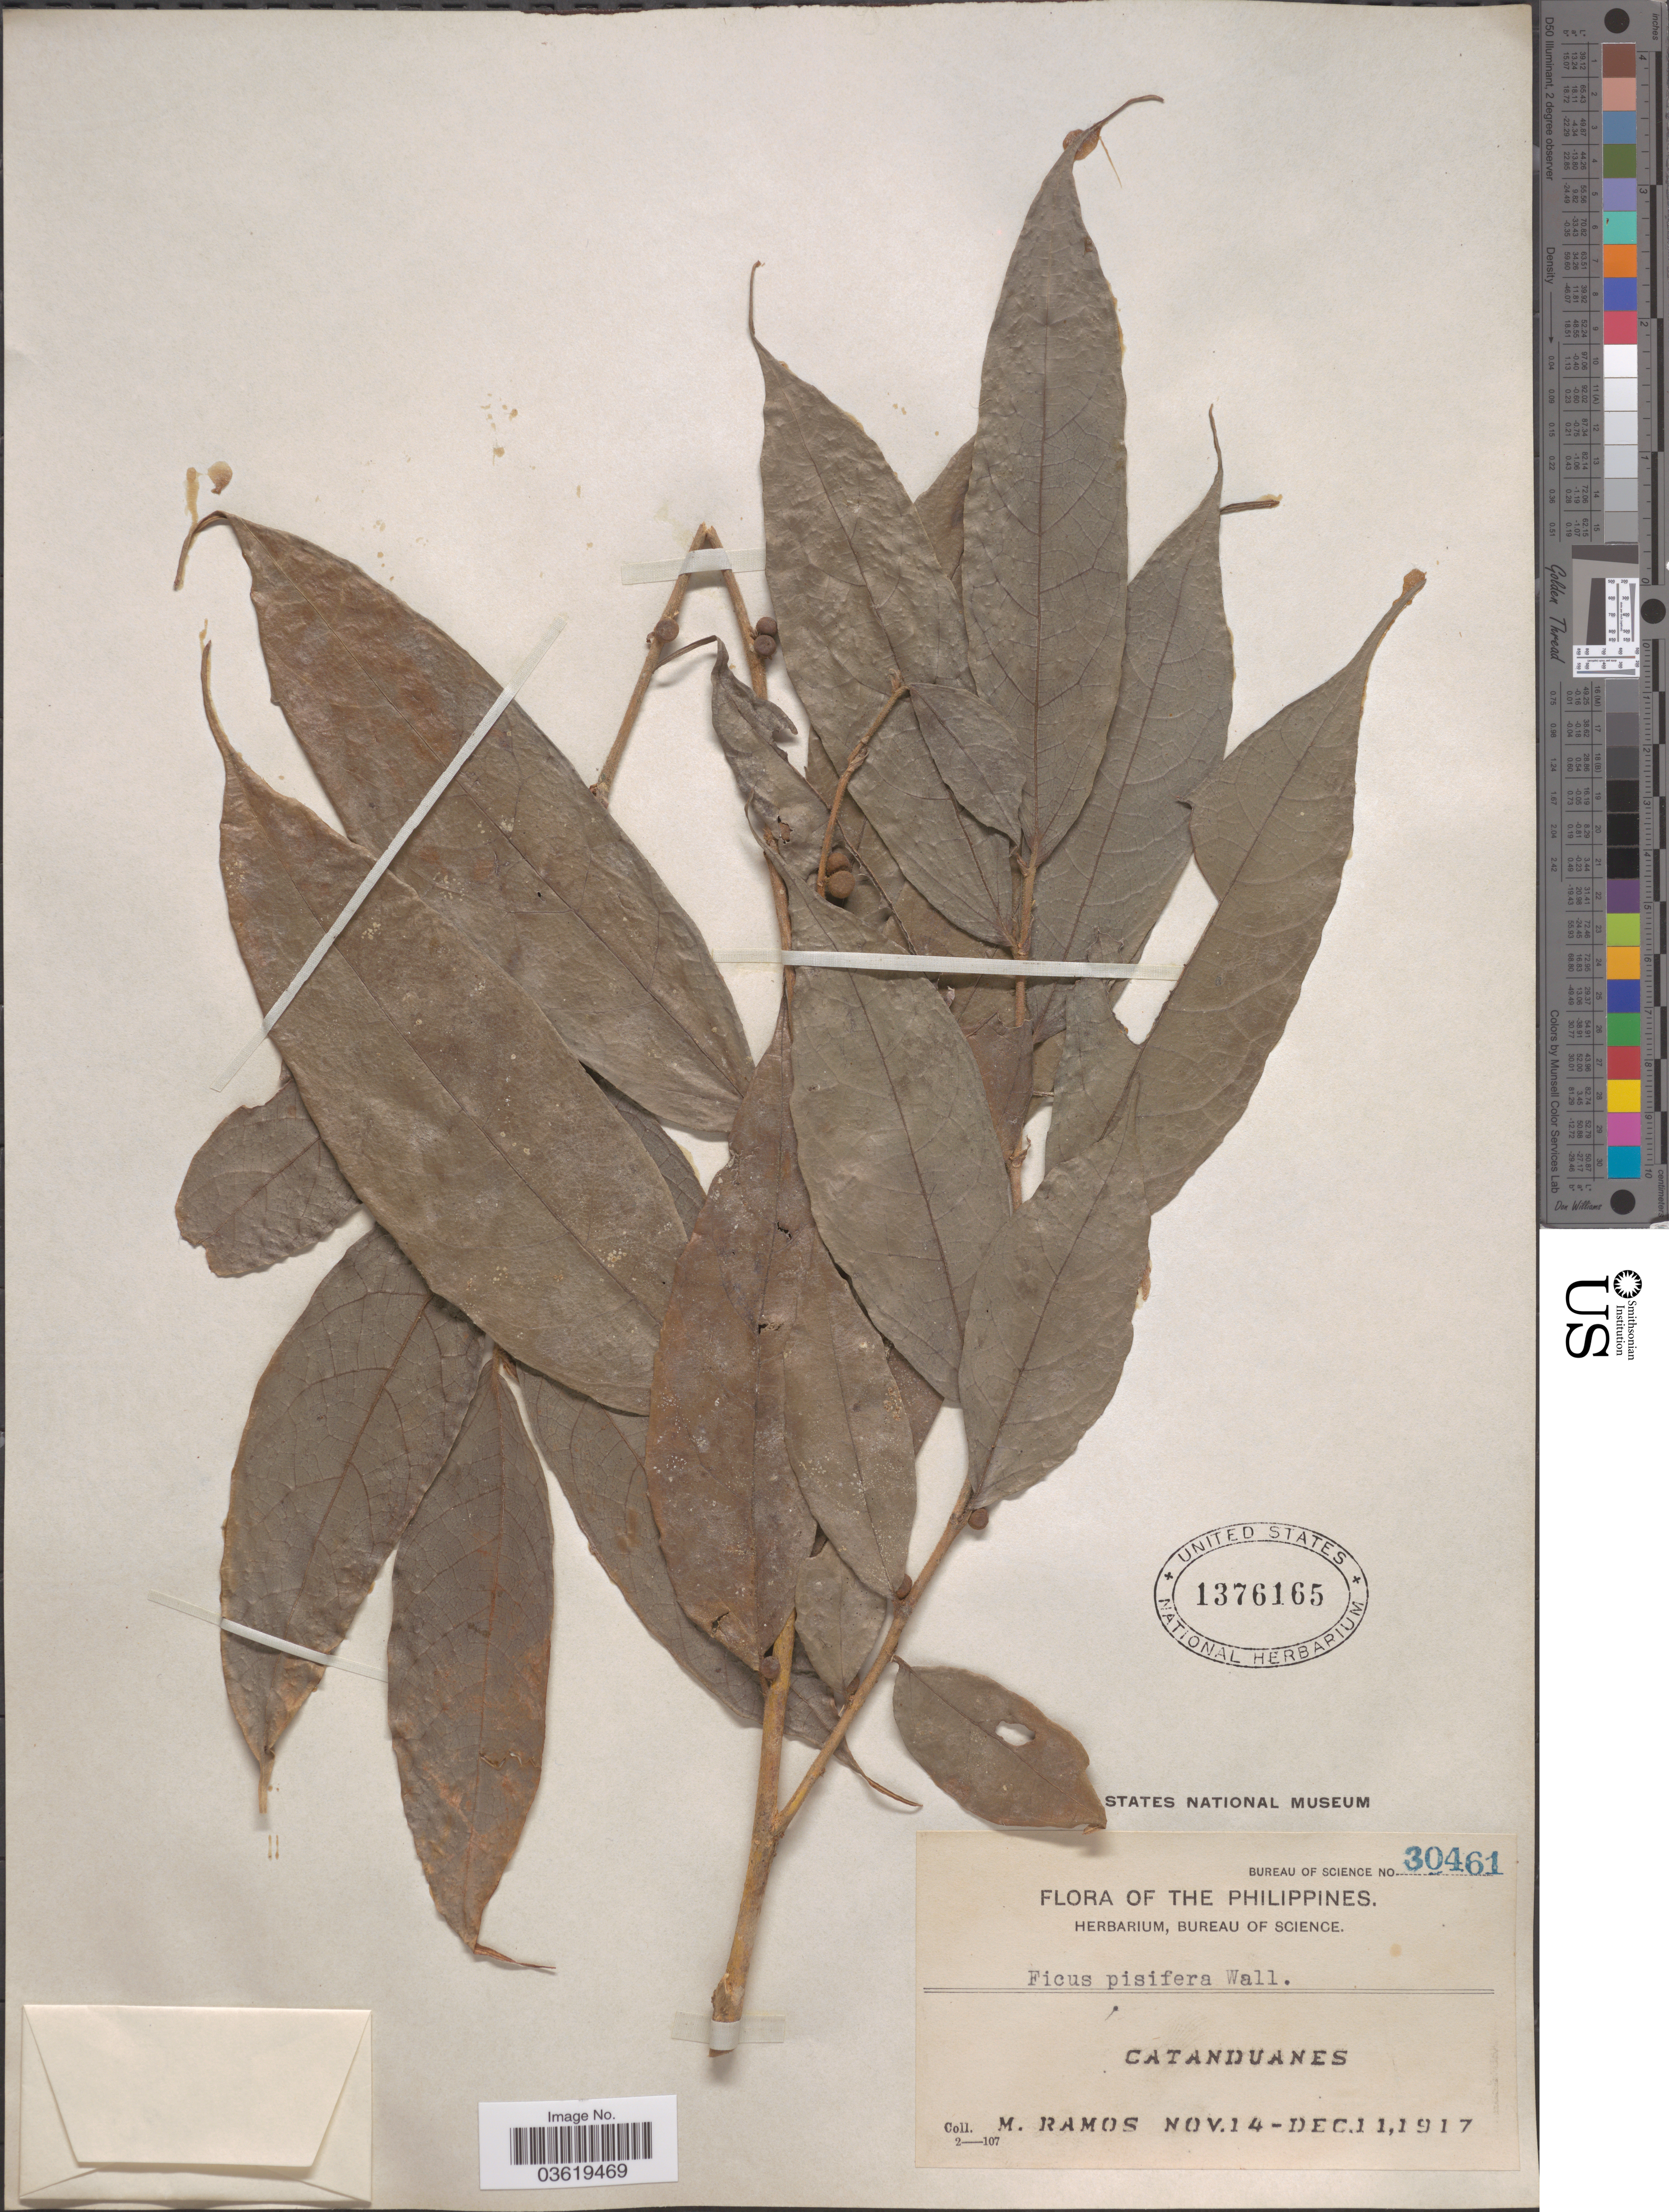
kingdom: Plantae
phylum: Tracheophyta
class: Magnoliopsida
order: Rosales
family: Moraceae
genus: Ficus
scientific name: Ficus pisifera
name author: Wall.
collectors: M. Ramos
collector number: Bureau of Science 30461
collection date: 1917-11-14/1917-12-11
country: Philippines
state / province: Bicol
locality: Catanduanes.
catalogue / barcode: US 1376165